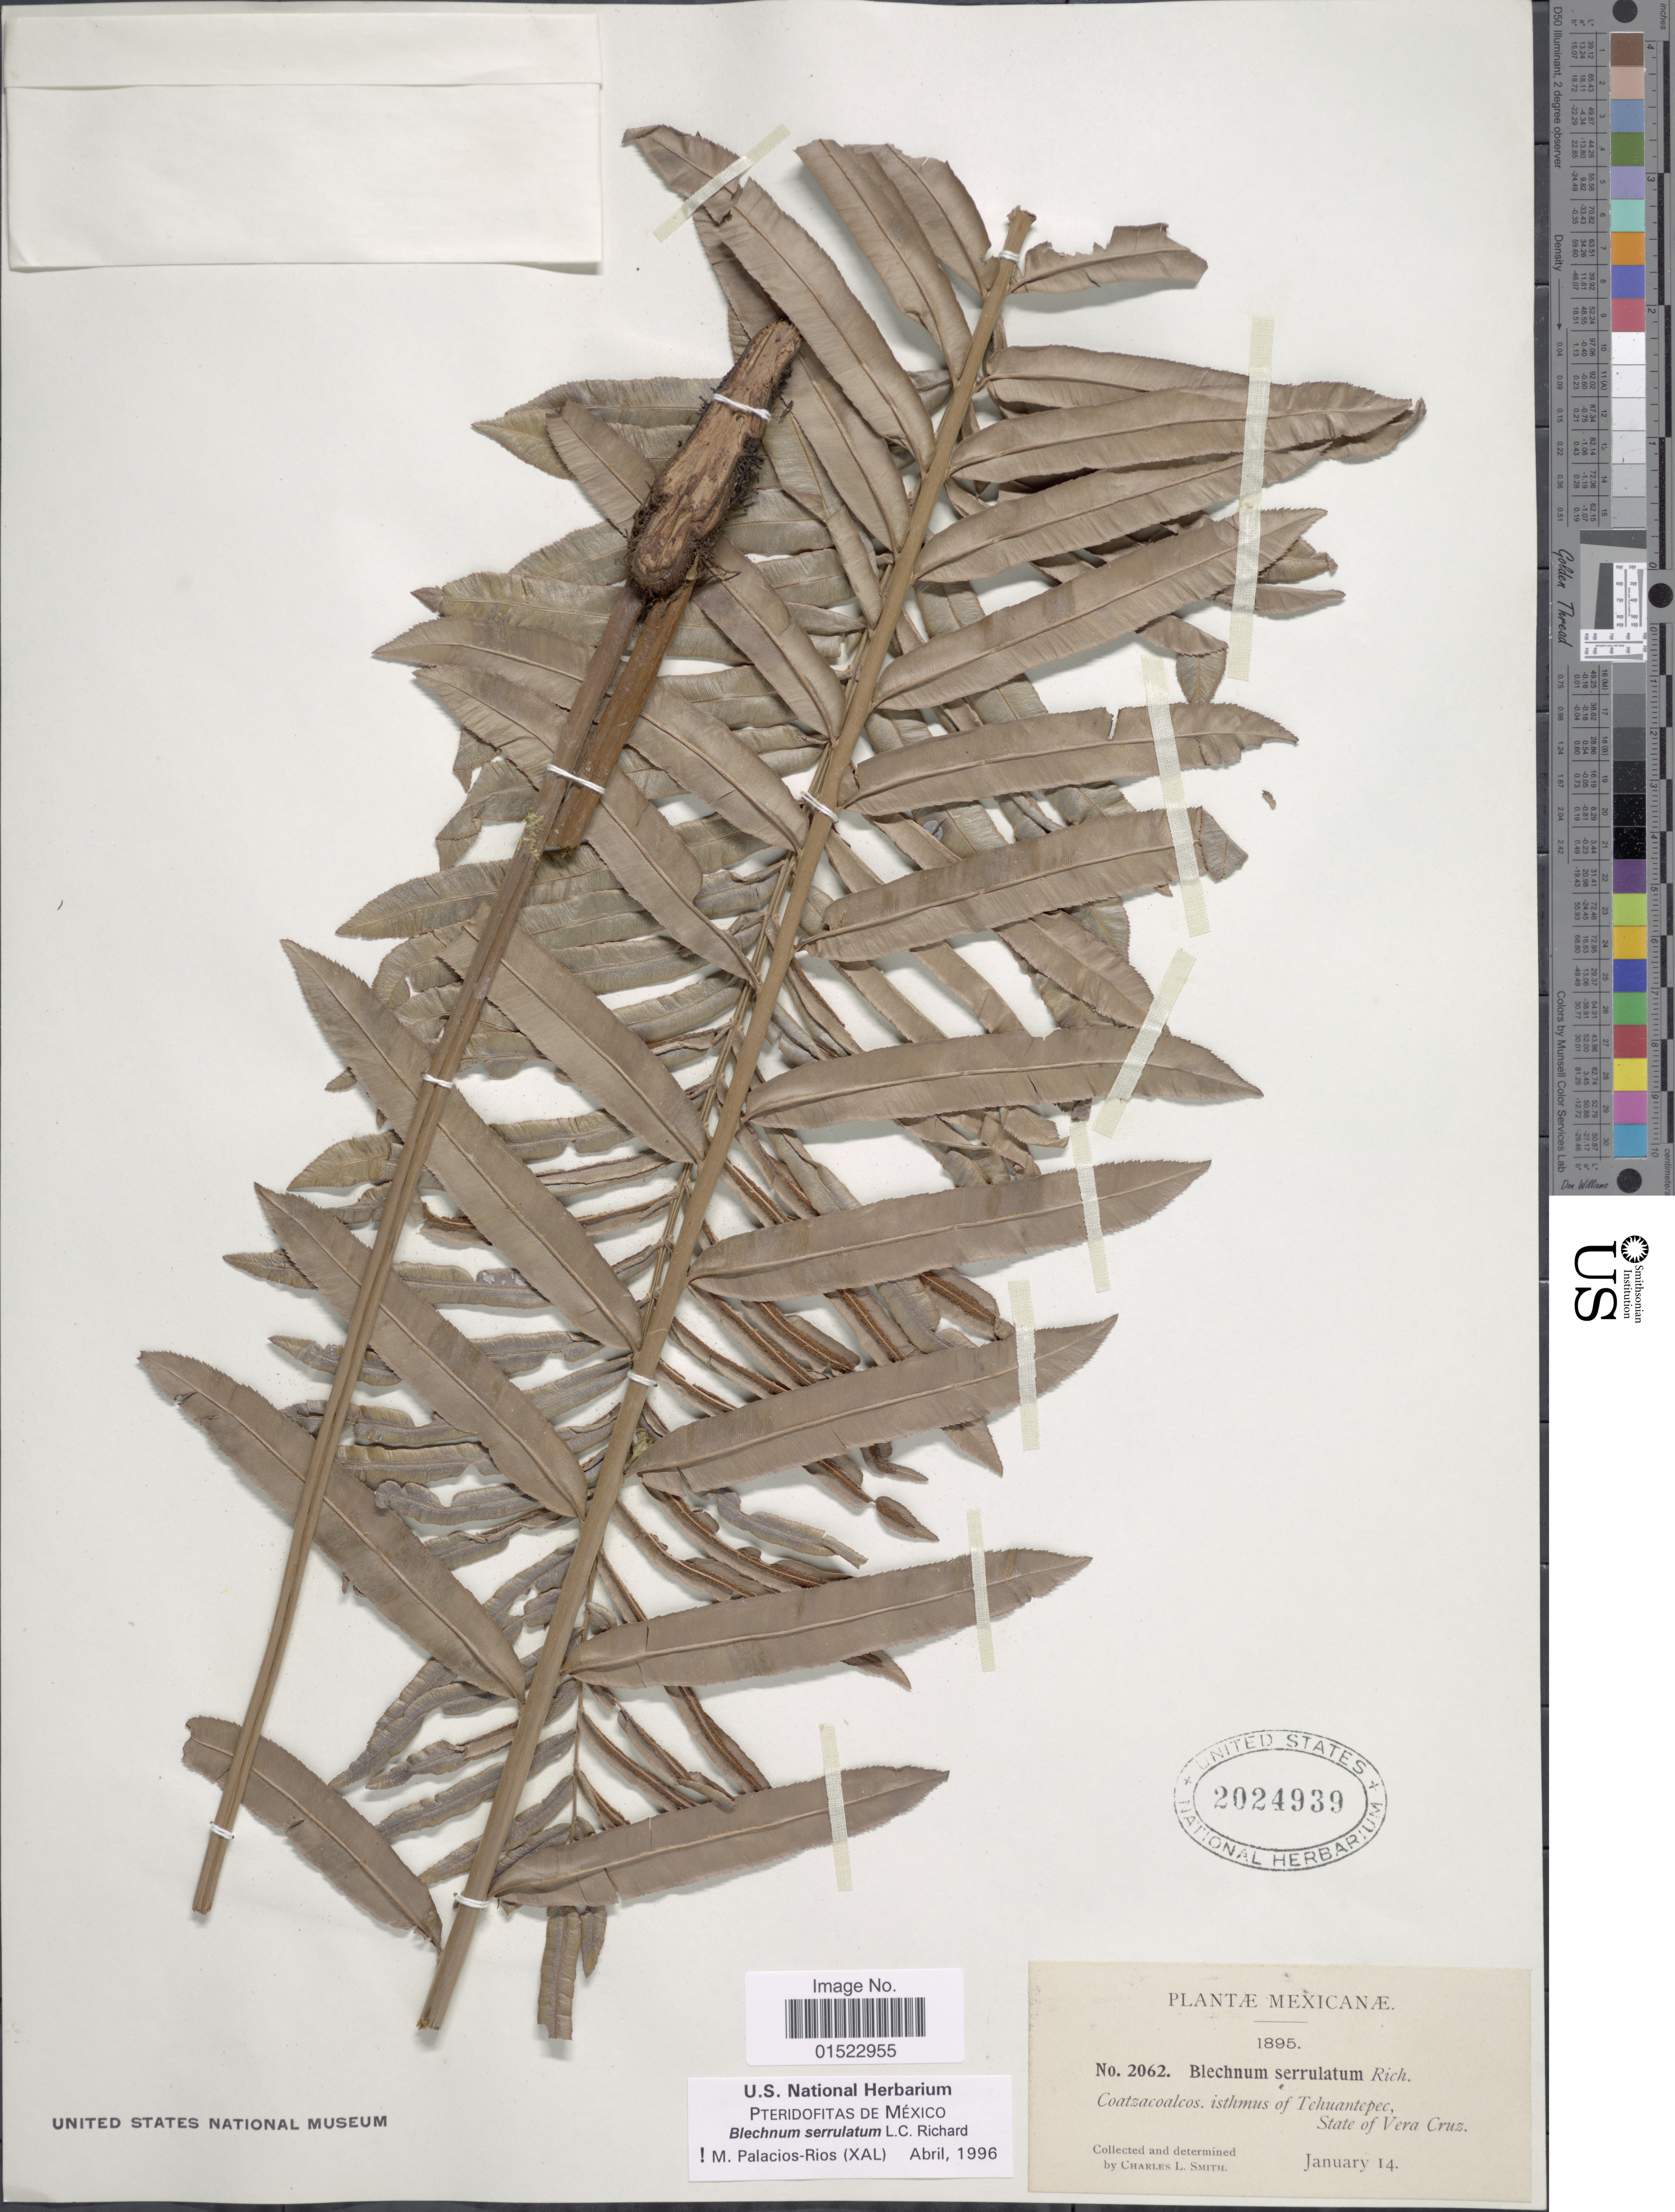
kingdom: Plantae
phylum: Tracheophyta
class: Polypodiopsida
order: Polypodiales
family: Blechnaceae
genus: Telmatoblechnum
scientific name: Telmatoblechnum serrulatum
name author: (Rich.) Perrie et al.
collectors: C. L. Smith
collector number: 2062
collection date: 1895-01-14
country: Mexico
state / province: Veracruz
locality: State of Vera Cruz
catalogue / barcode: US 2024939